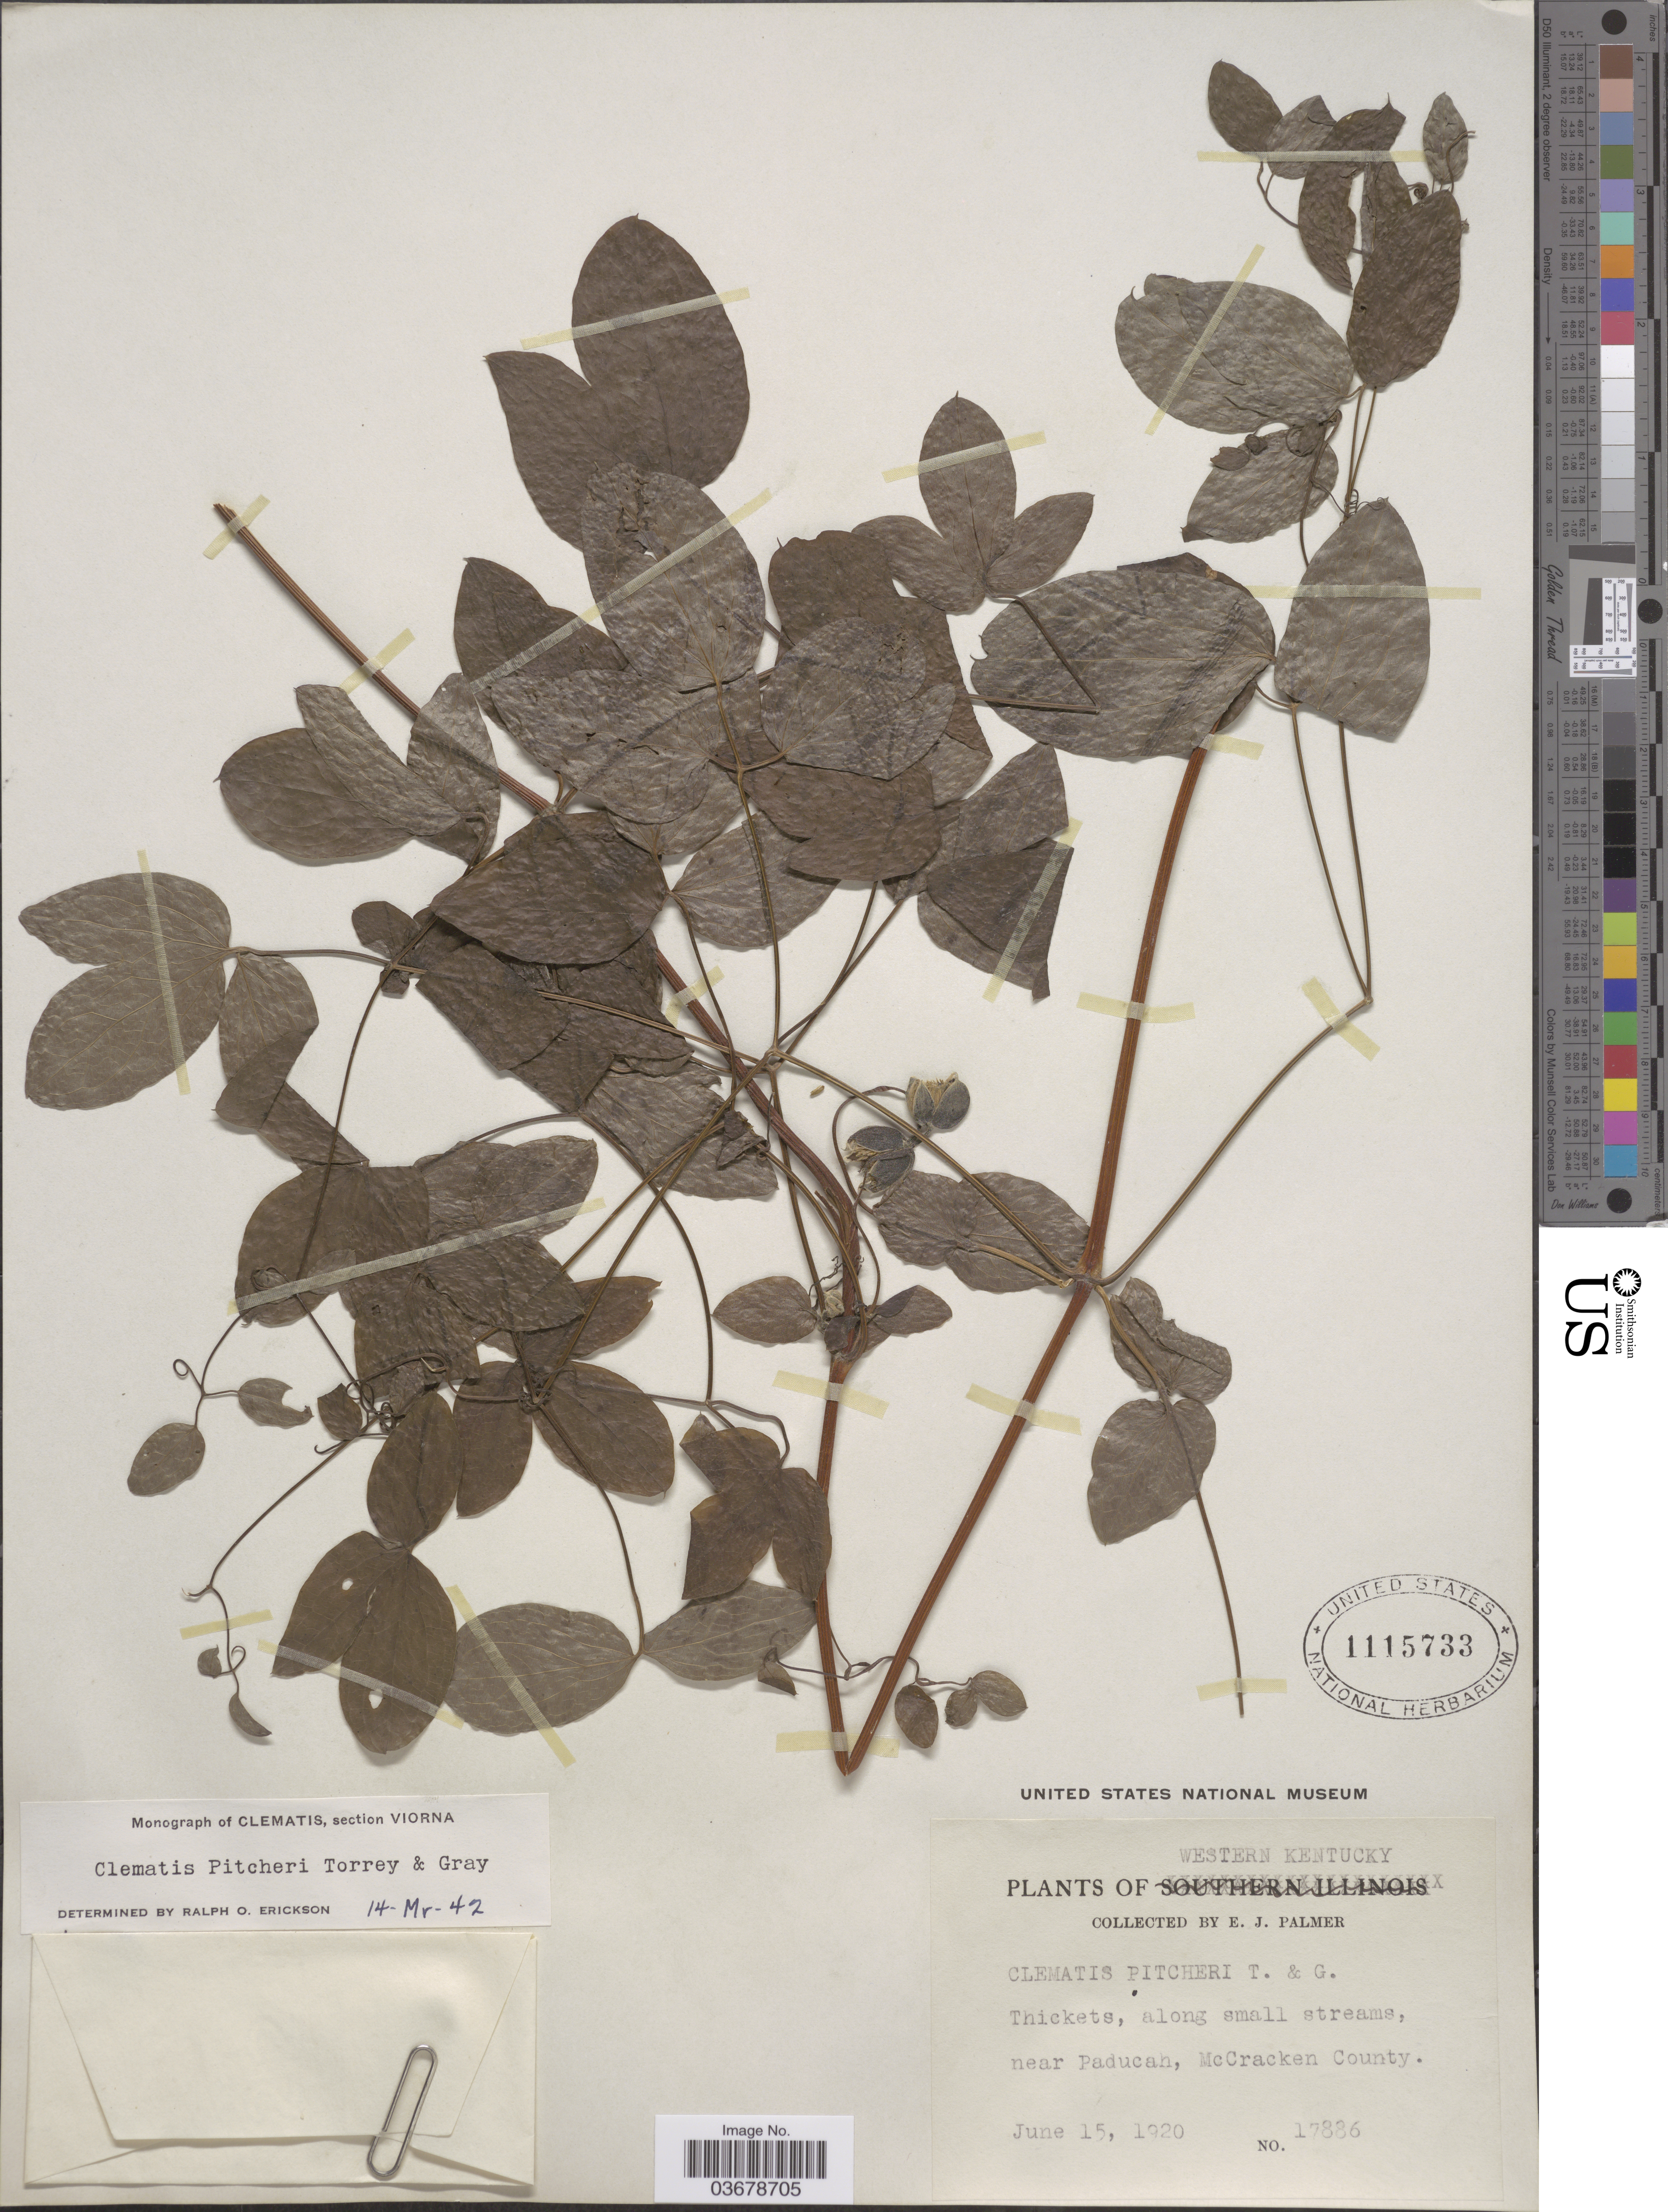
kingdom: Plantae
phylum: Tracheophyta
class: Magnoliopsida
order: Ranunculales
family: Ranunculaceae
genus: Clematis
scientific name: Clematis viorna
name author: L.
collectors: E. J. Palmer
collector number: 17886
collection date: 1920-06-15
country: United States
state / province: Kentucky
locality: Western Kentucky. Near Paducah, McCracken County.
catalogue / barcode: US 1115733